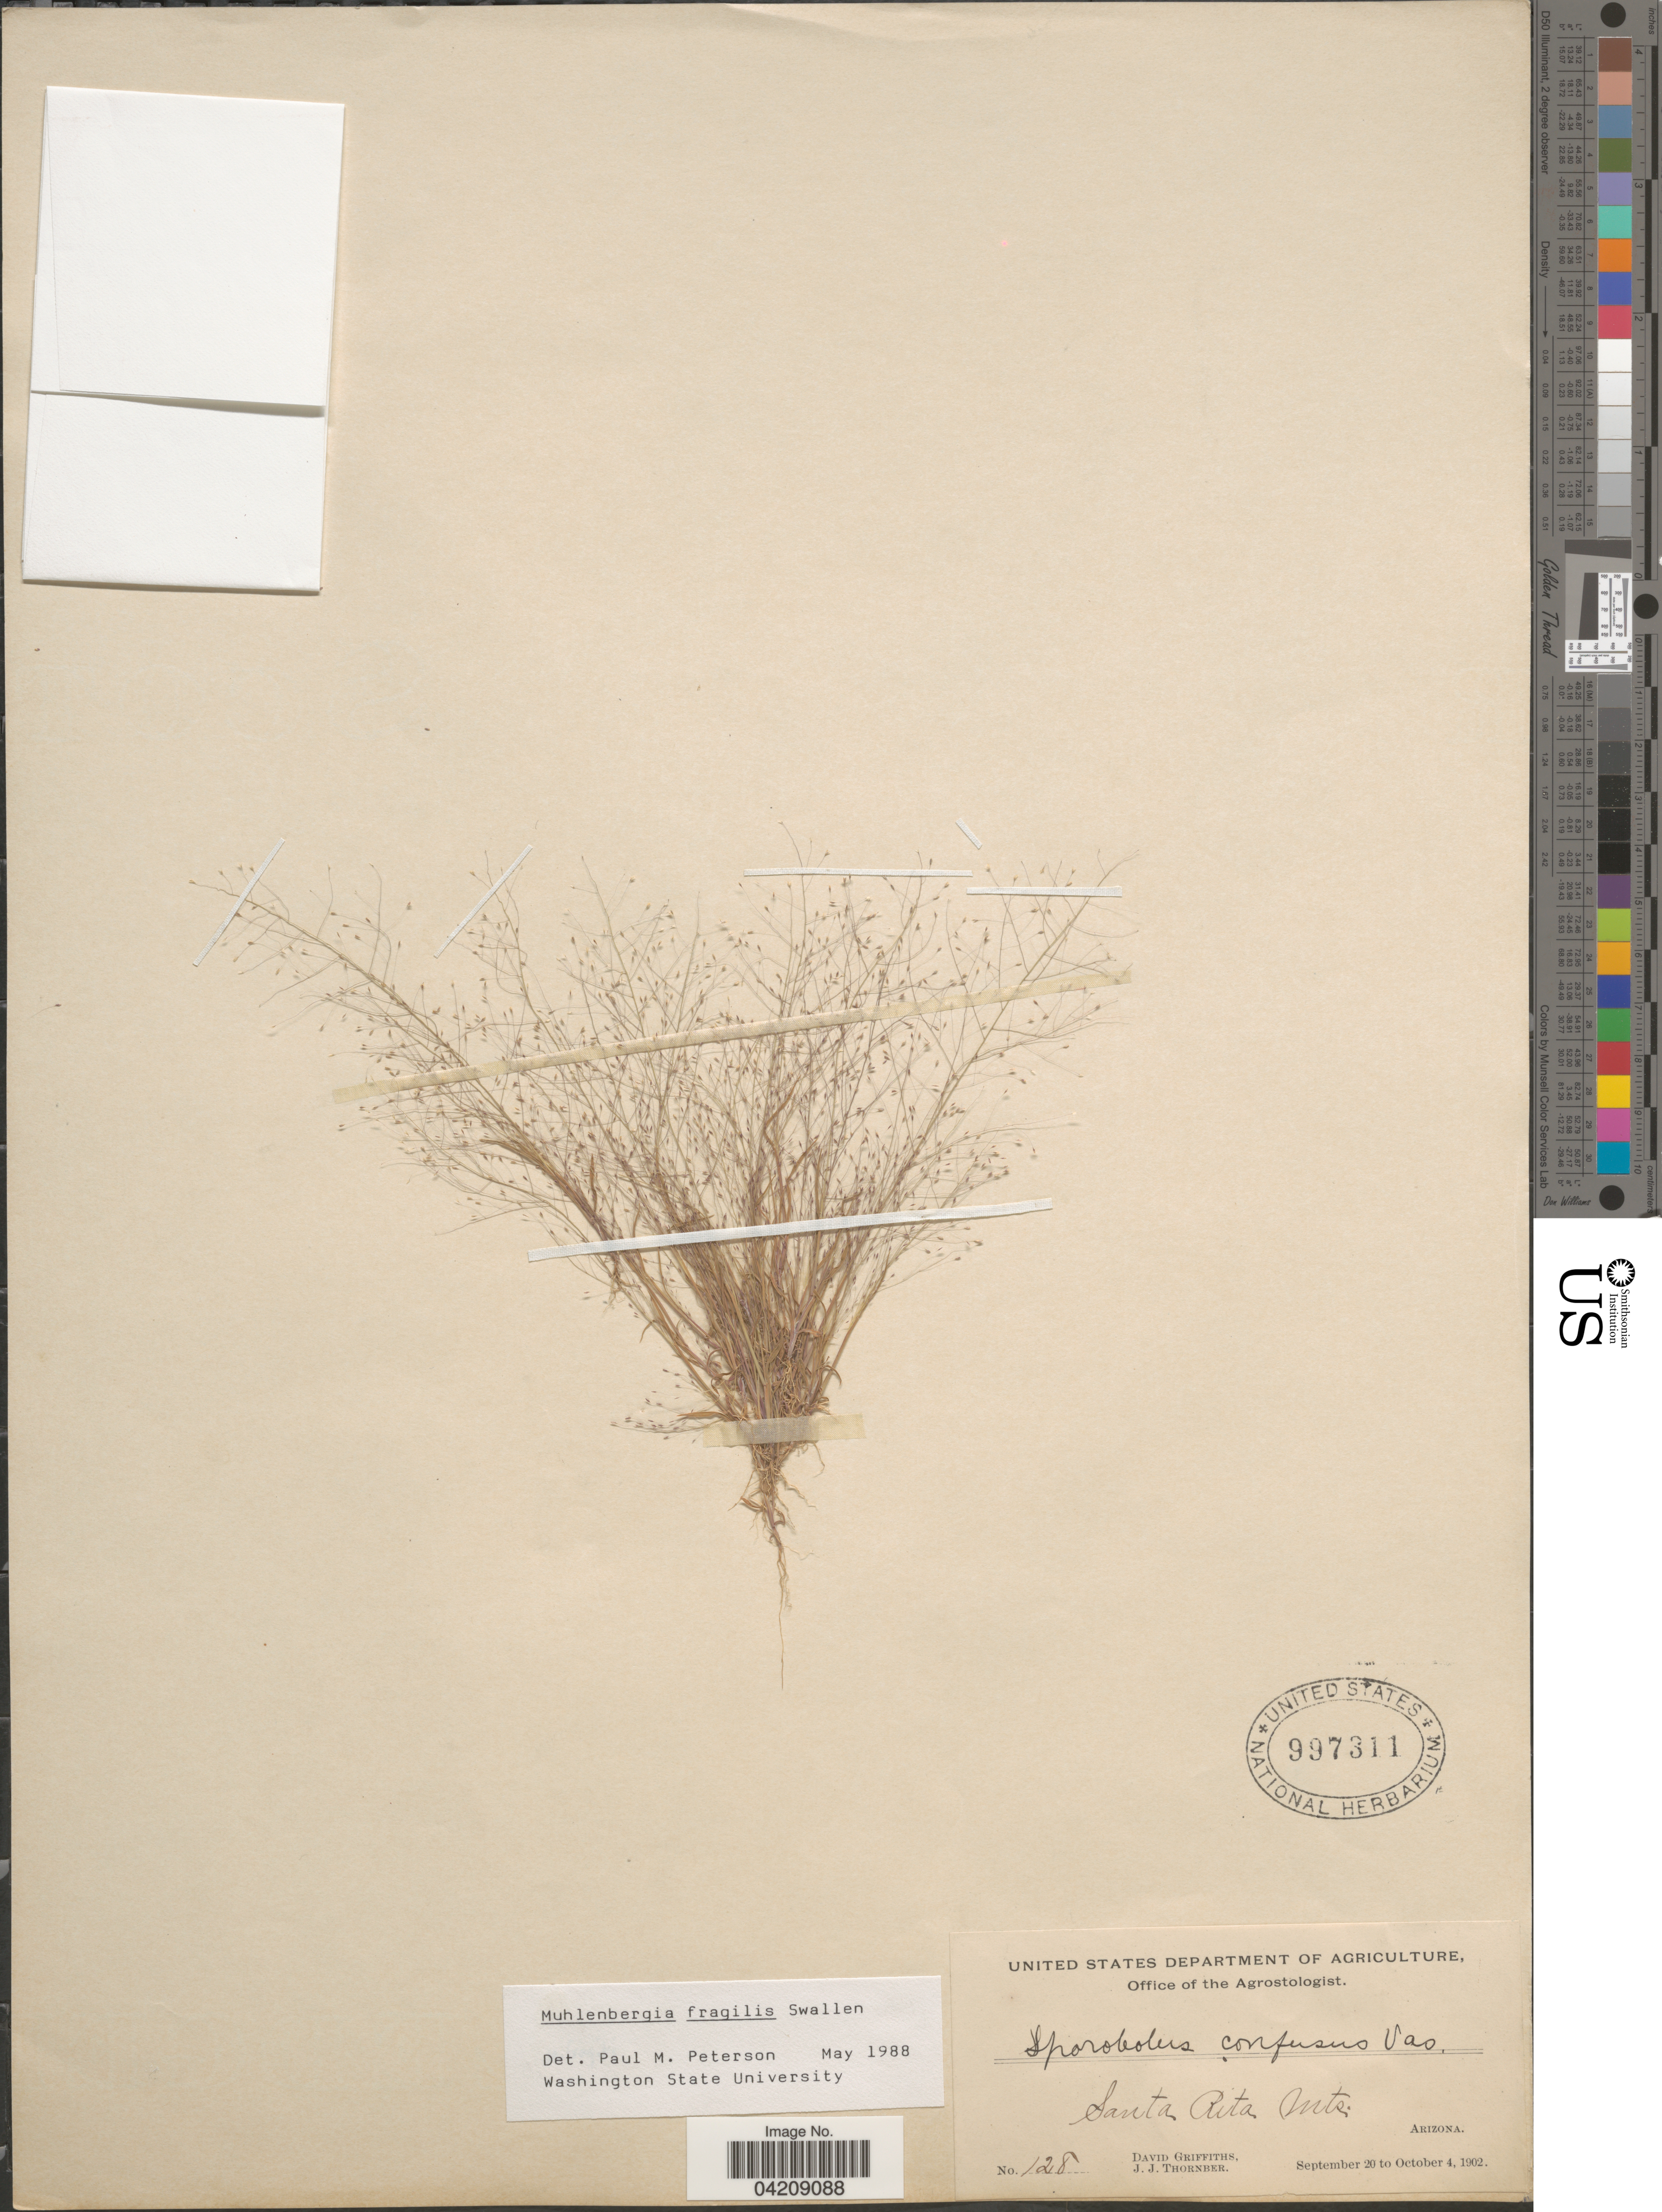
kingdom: Plantae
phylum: Tracheophyta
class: Liliopsida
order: Poales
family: Poaceae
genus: Muhlenbergia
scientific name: Muhlenbergia fragilis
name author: Swallen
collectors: D. Griffiths & J. Thornber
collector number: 128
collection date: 1902-09-20/1902-10-04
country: United States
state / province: Arizona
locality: Santa Rita Mts.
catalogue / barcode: US 997311